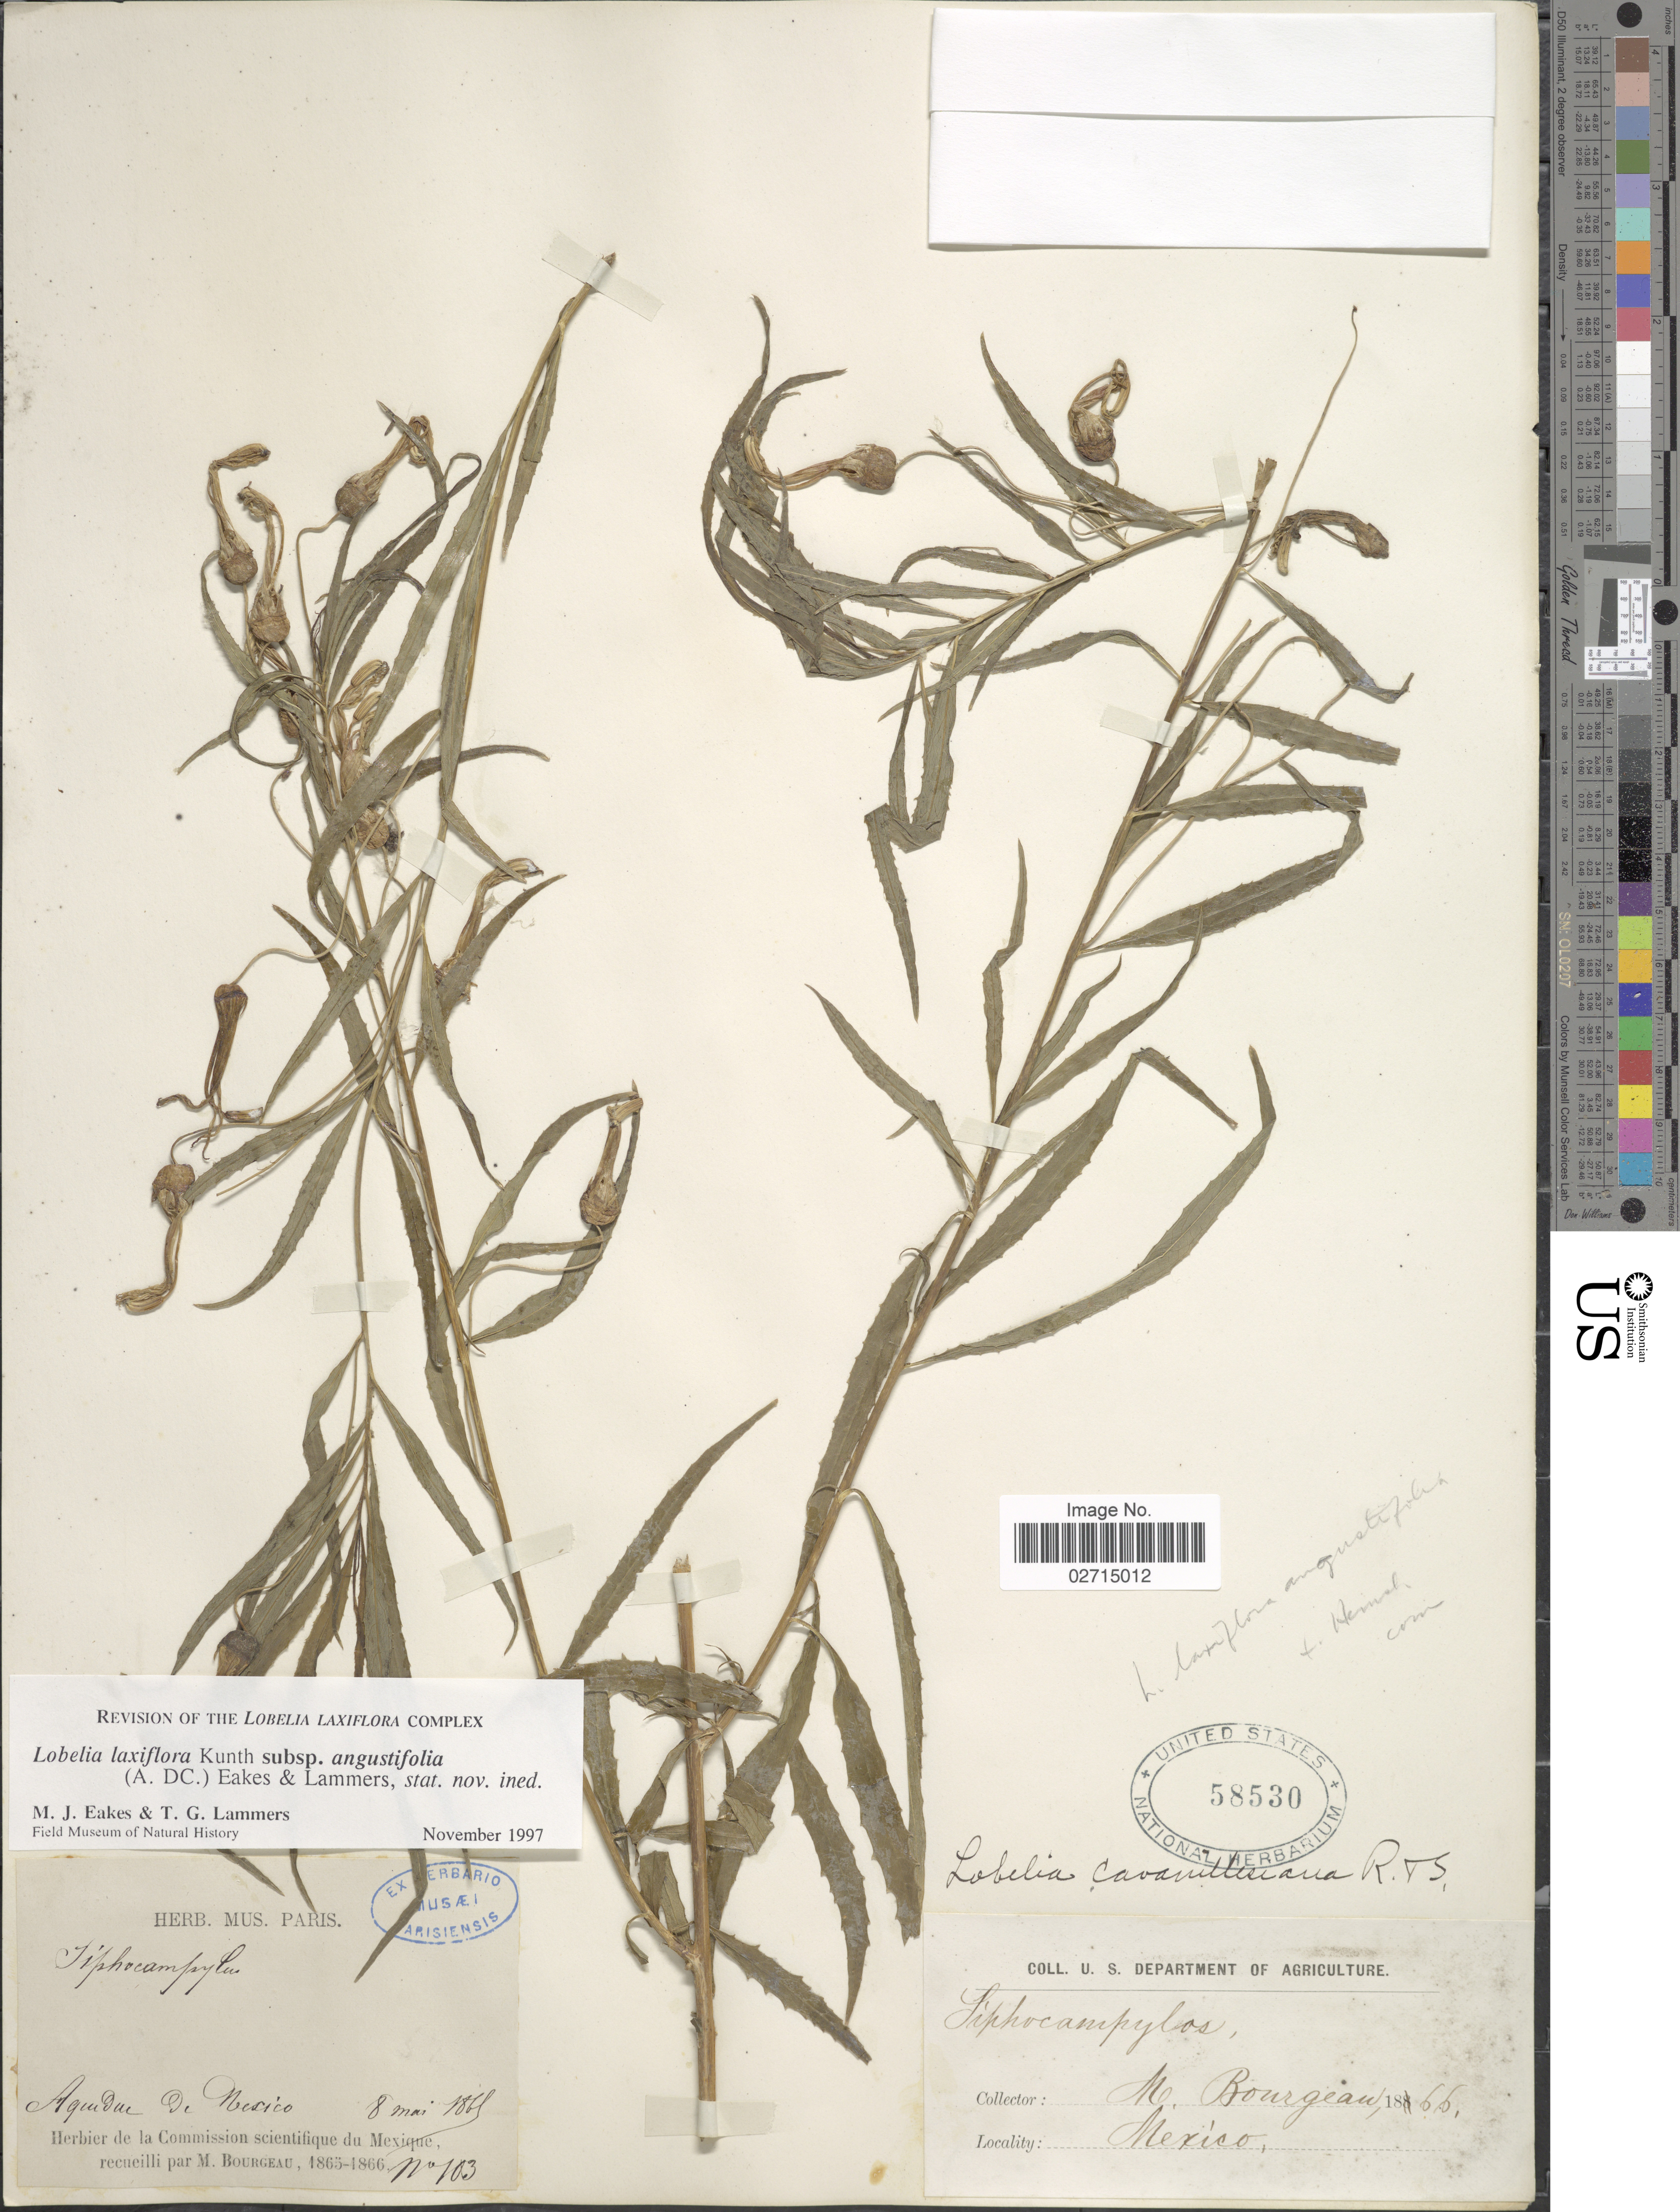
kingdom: Plantae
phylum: Tracheophyta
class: Magnoliopsida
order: Asterales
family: Campanulaceae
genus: Leptocodon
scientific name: Leptocodon laxiflora var. angustifolia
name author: A. DC.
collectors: M. Bourgeau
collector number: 103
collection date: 1866-05-08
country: Mexico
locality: Aquidue de Mexico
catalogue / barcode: US 58530